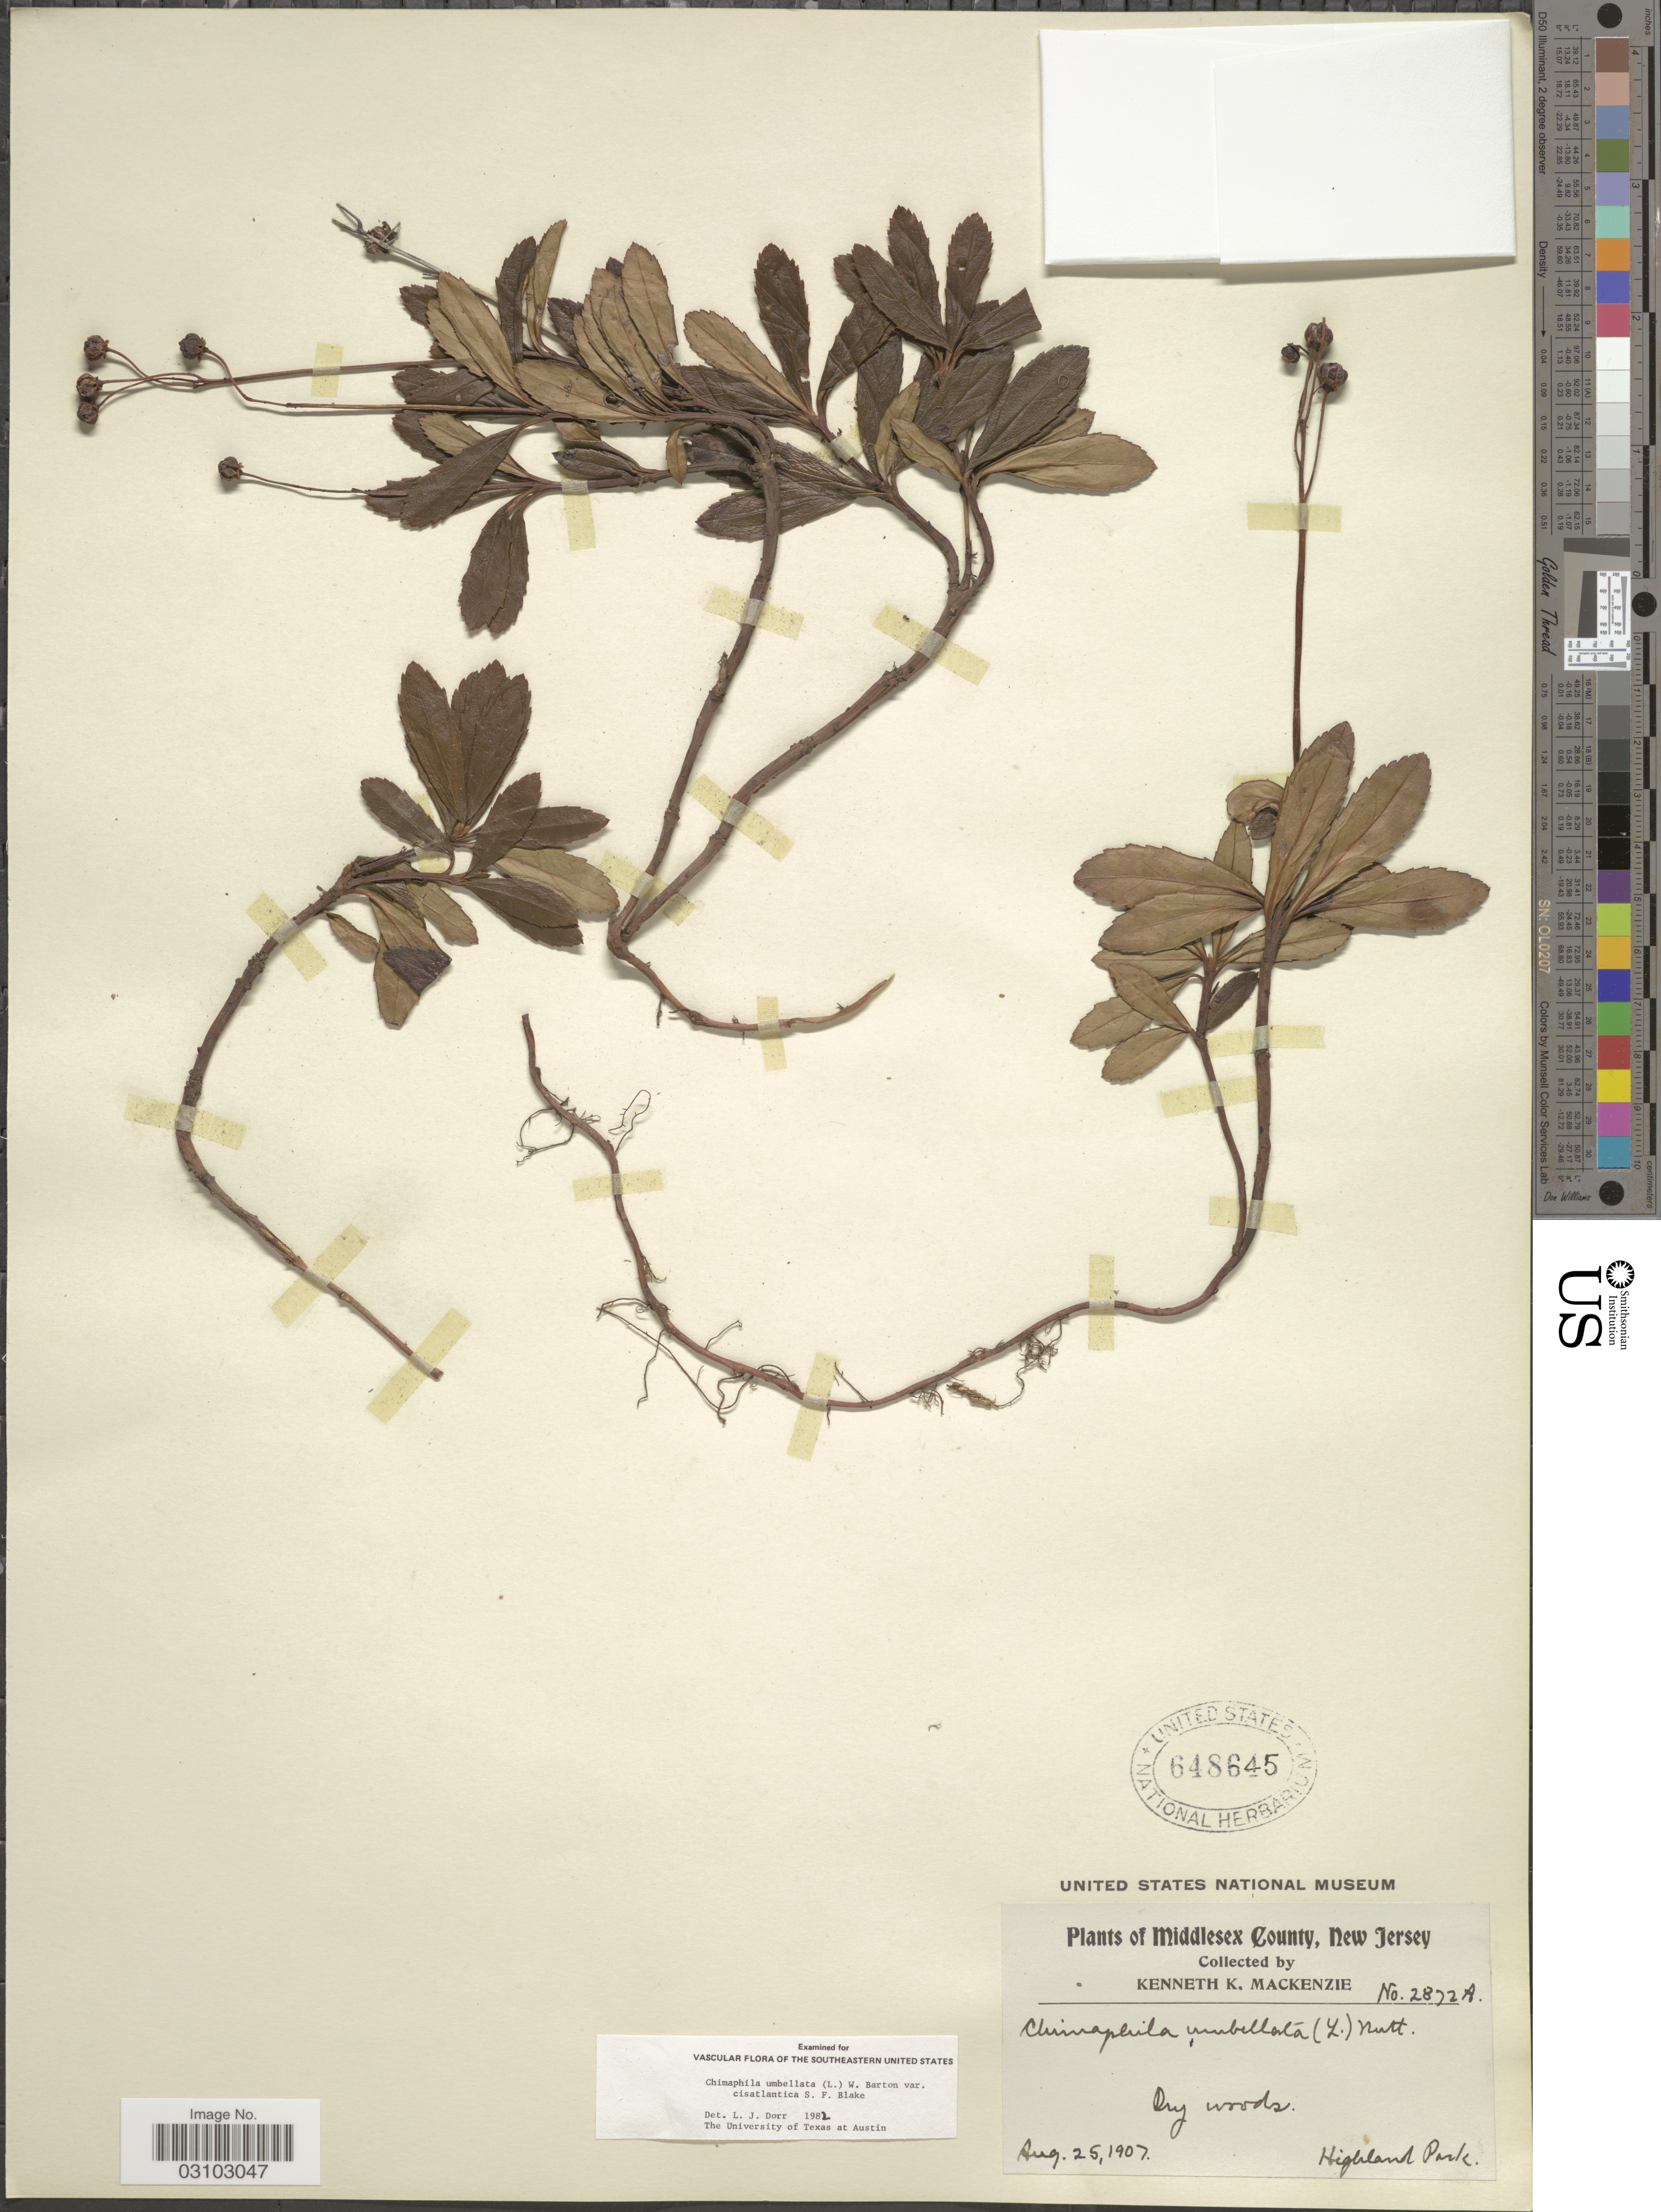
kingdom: Plantae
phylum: Tracheophyta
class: Magnoliopsida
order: Ericales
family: Ericaceae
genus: Chimaphila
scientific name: Chimaphila umbellata subsp. cisatlantica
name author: (S.F. Blake) Hultén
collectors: K. K. Mackenzie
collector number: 2872 A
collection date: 1907-08-25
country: United States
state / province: New Jersey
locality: Middlesex County. Highland Park.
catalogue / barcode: US 648645